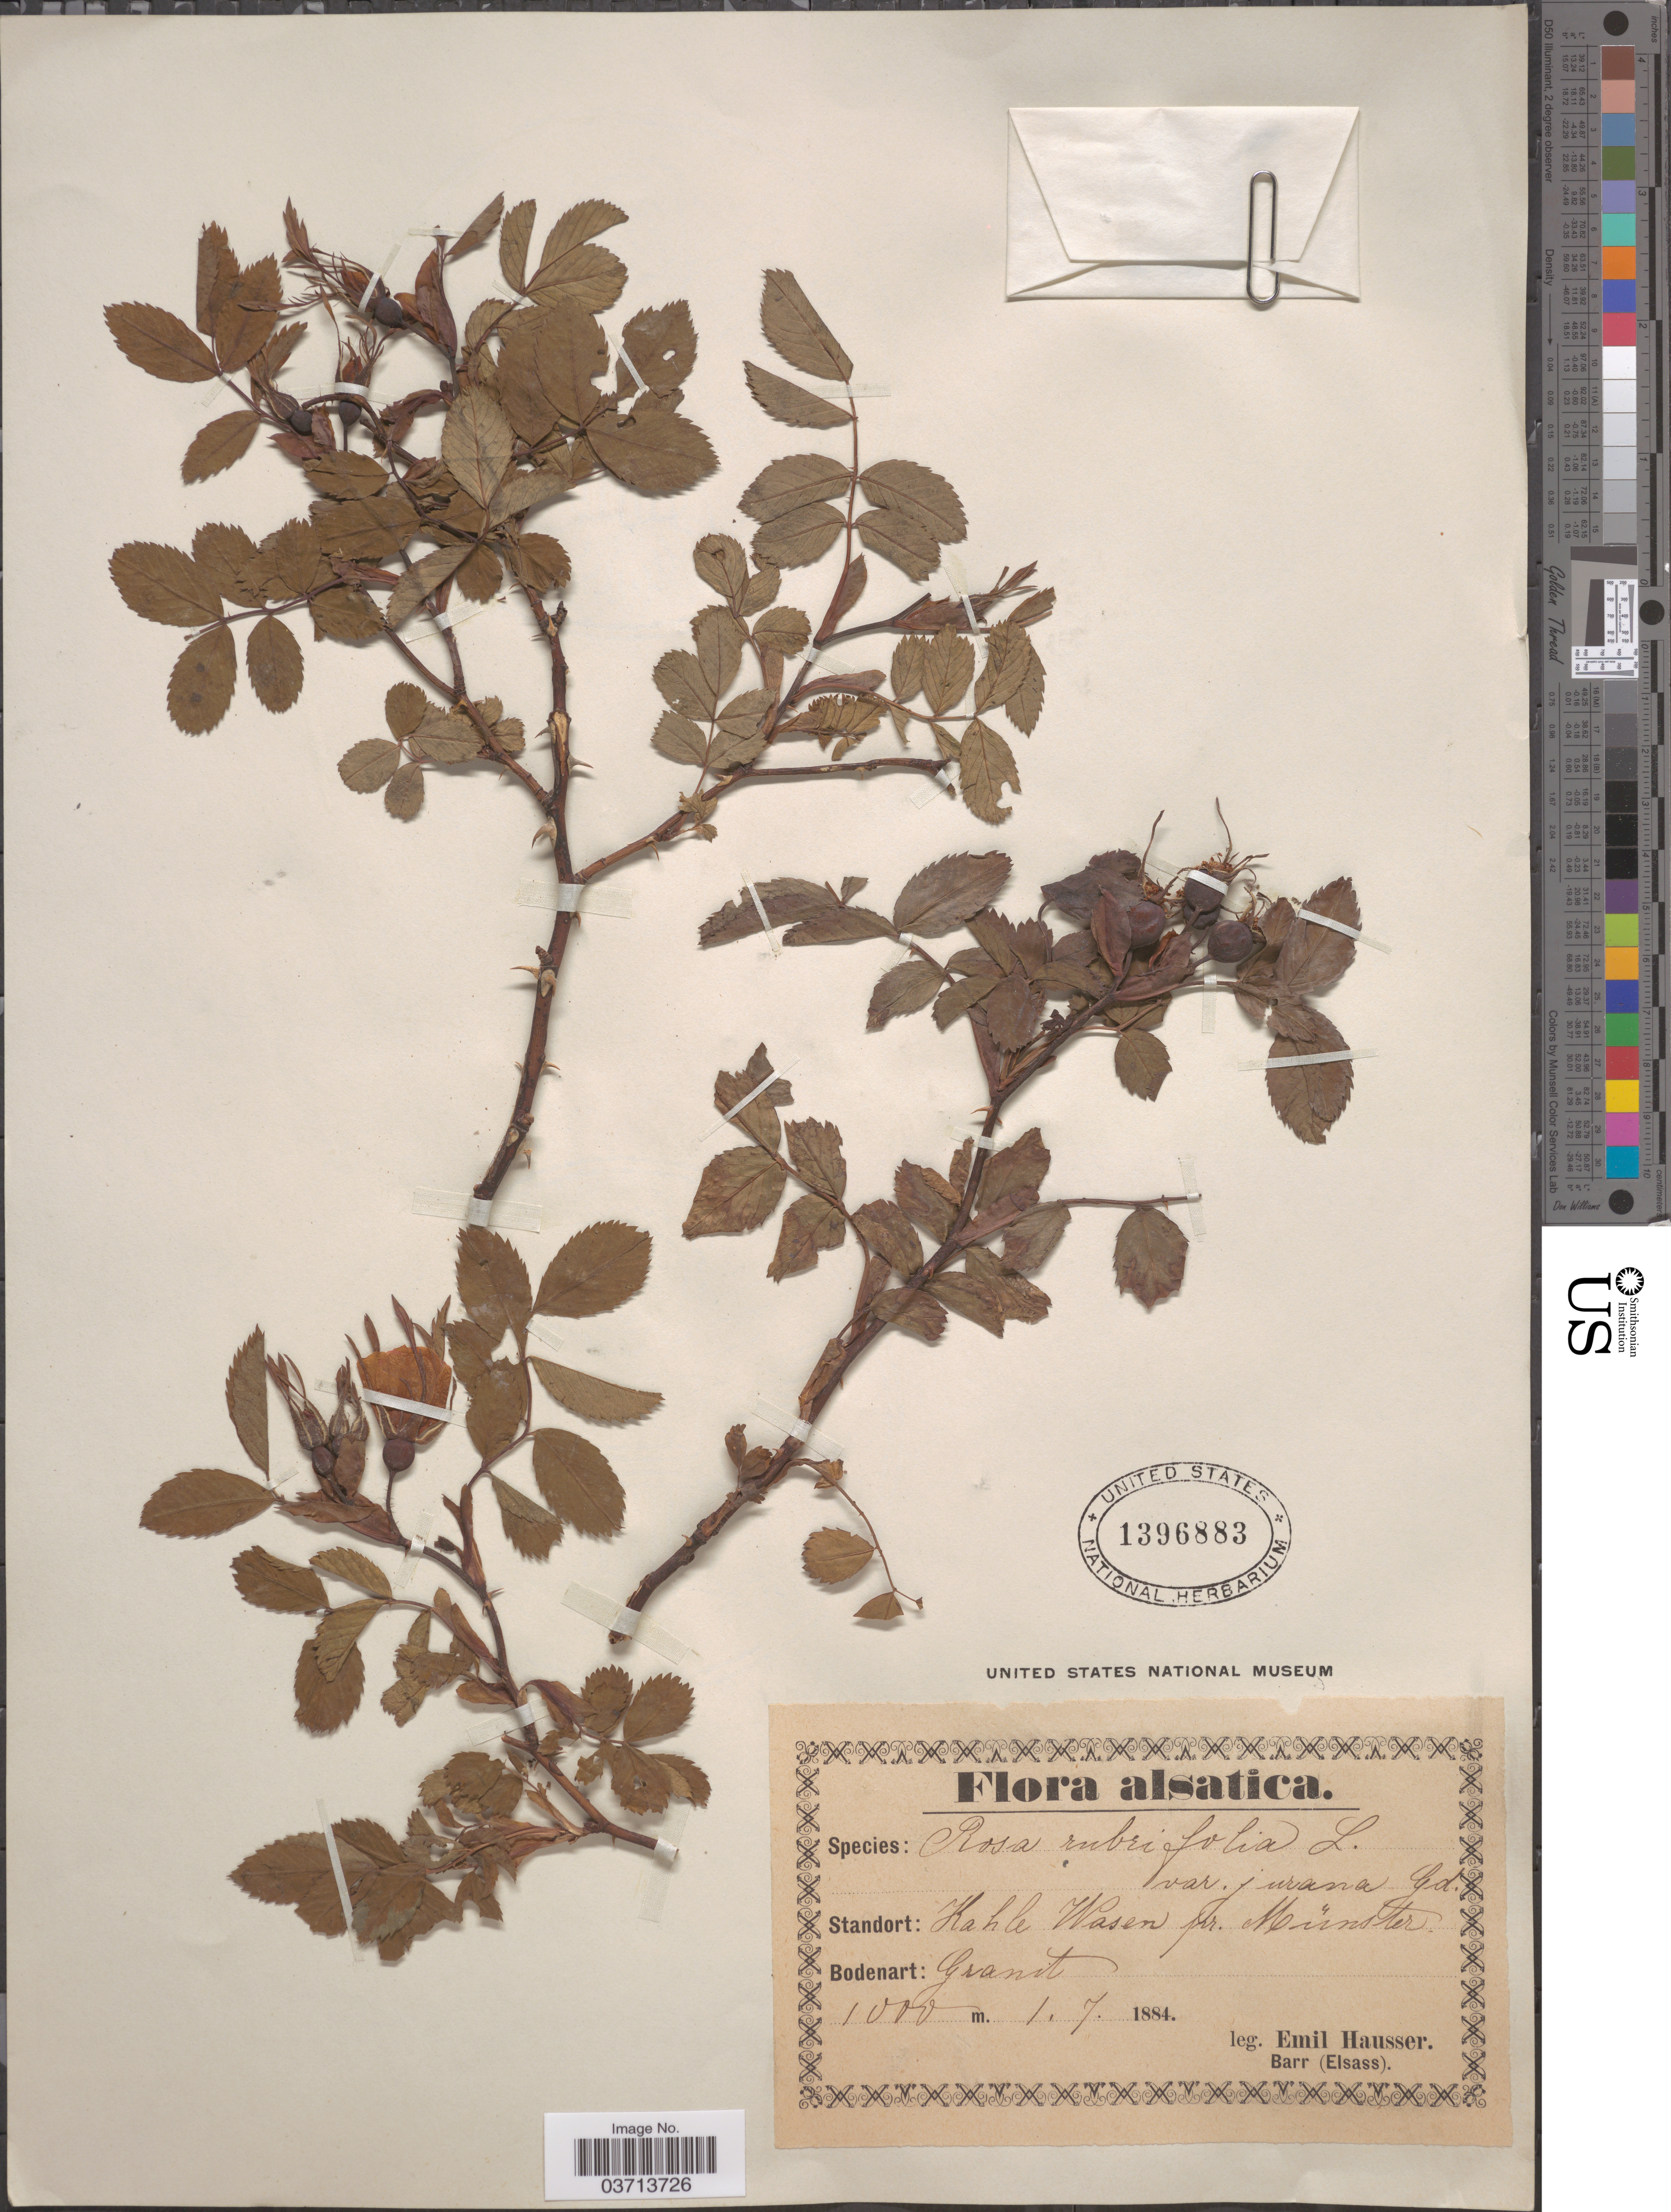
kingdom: Plantae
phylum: Tracheophyta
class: Magnoliopsida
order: Rosales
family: Rosaceae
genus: Rosa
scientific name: Rosa rubrifolia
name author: Vill.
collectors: E. Hausser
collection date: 1884-07-01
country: France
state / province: Grand Est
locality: Alsatica. Kahle Wasen pr. Münster.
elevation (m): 1000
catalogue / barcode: US 1396883